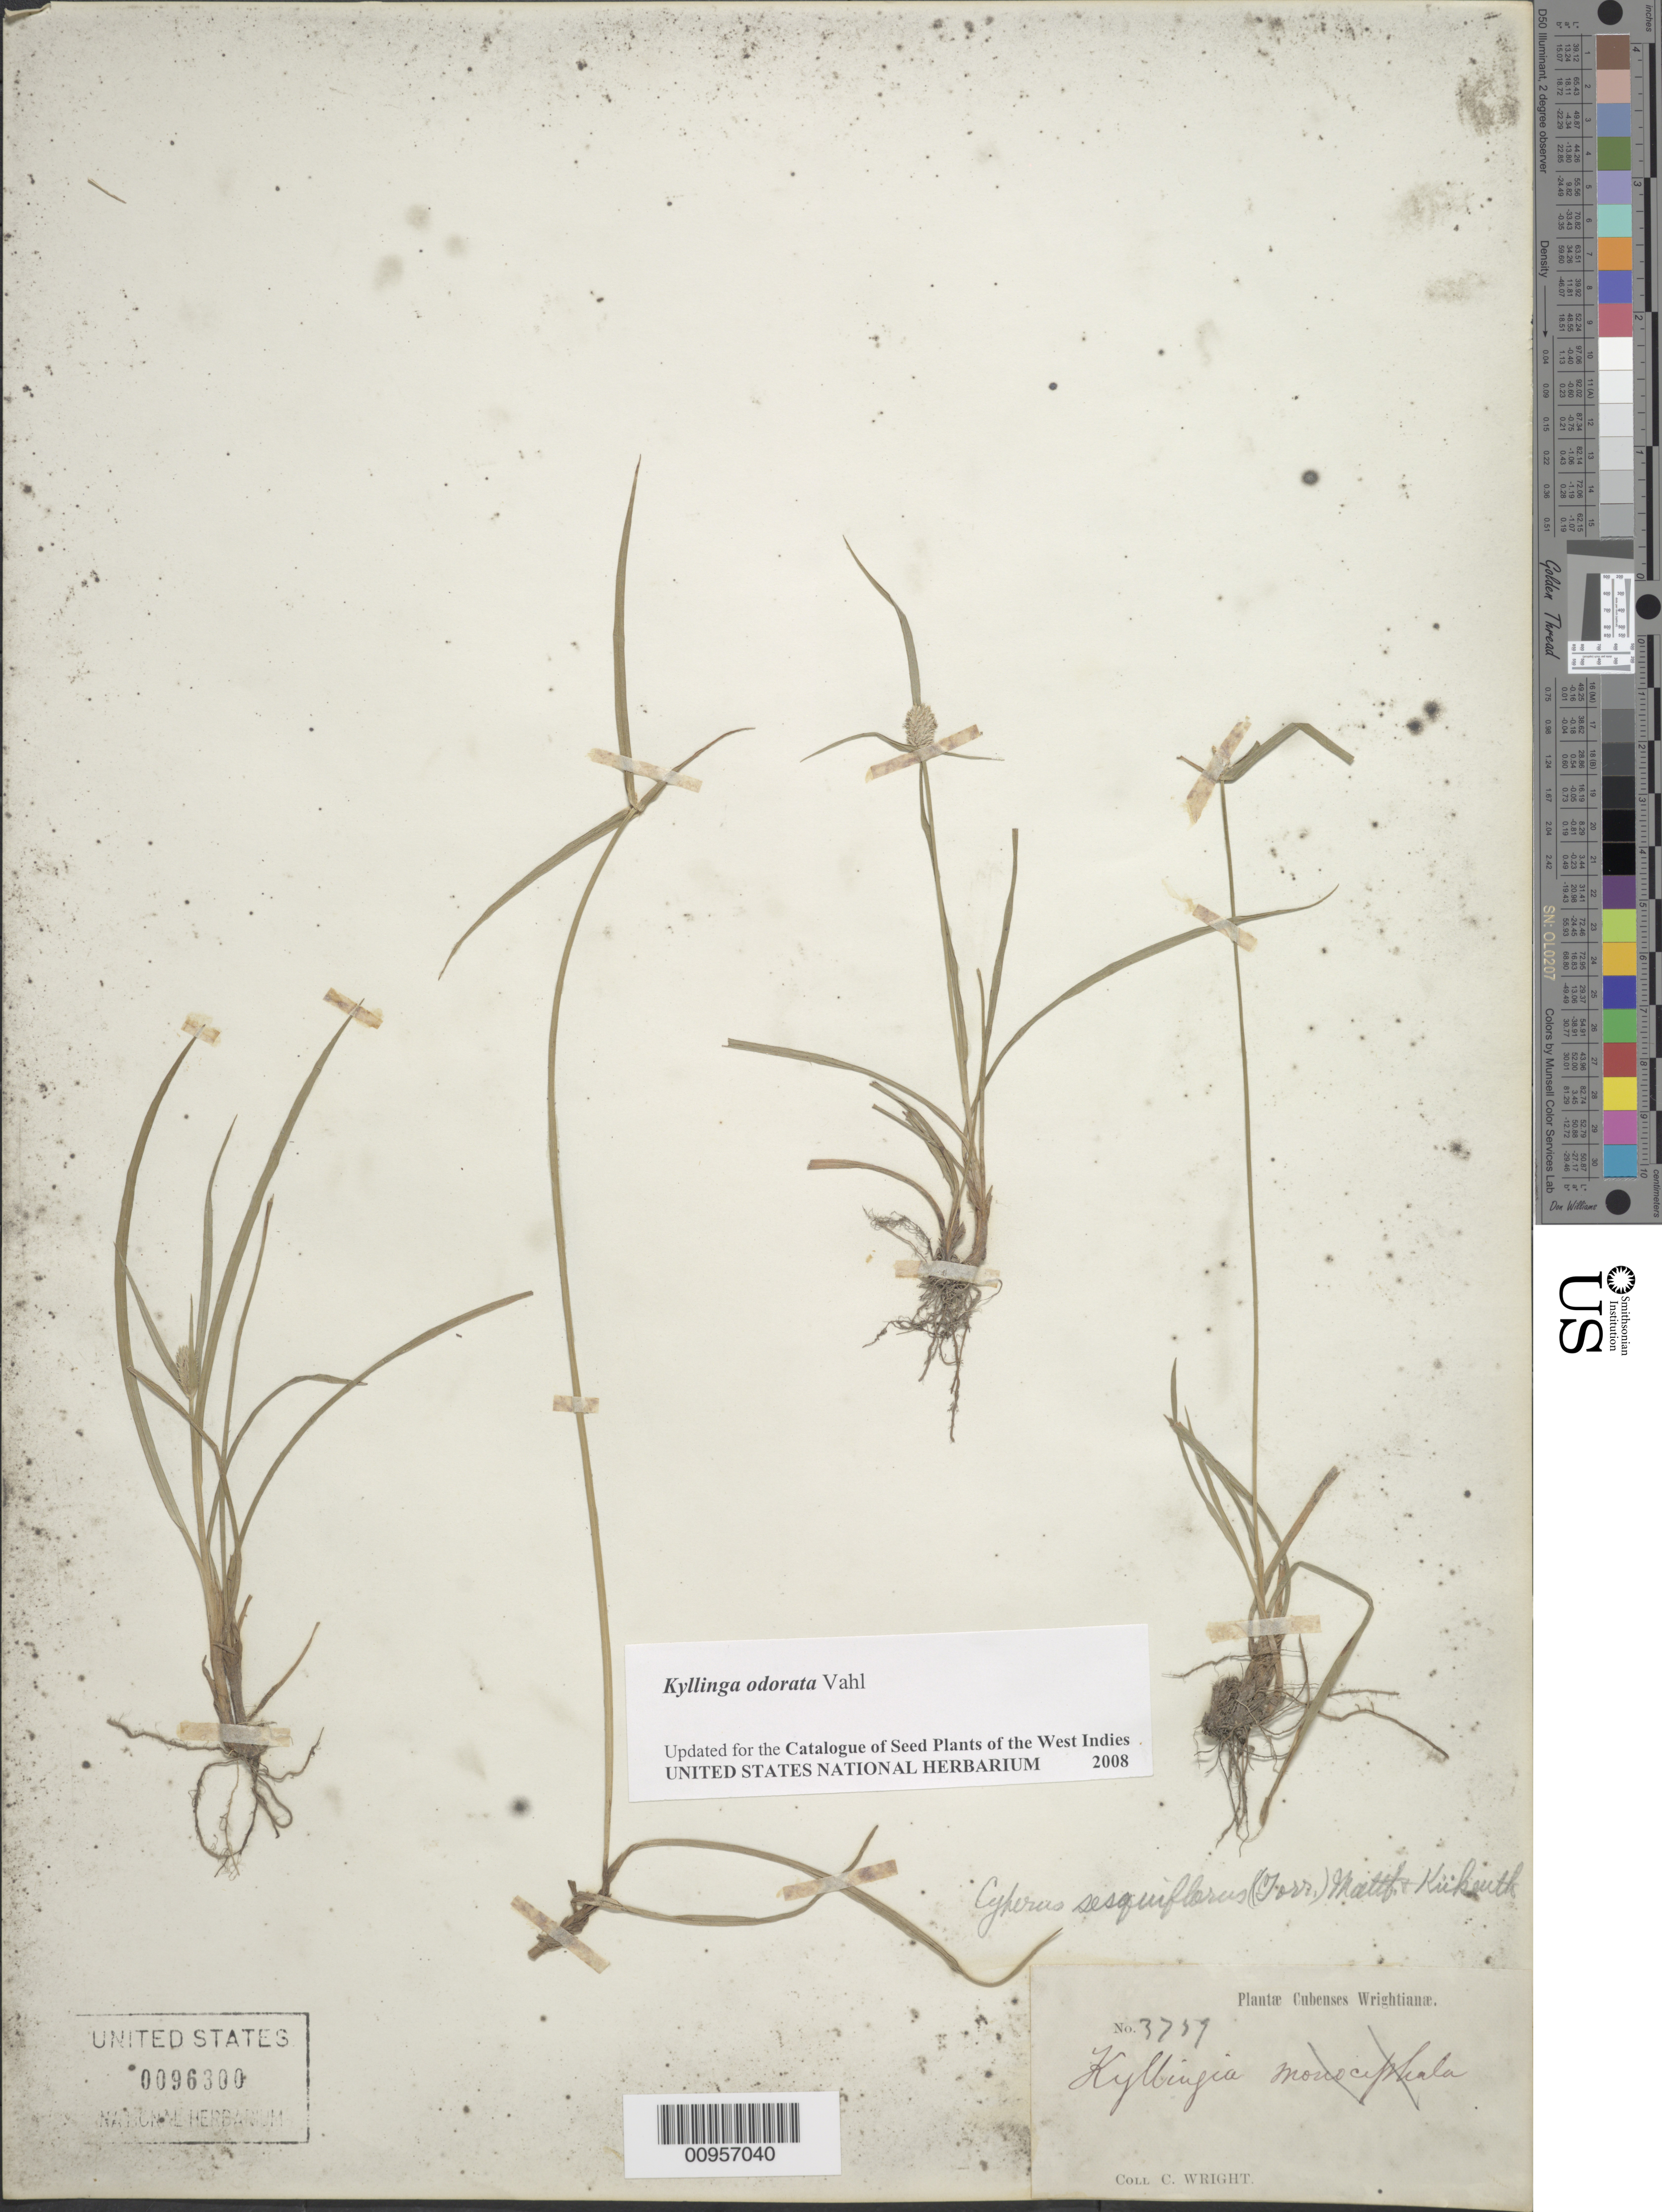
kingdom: Plantae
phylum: Tracheophyta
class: Liliopsida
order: Poales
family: Cyperaceae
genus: Cyperus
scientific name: Cyperus sesquiflorus subsp. sesquiflorus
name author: (Torr.) Mattf. & Kük.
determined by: Strong, M. T., (US), Smithsonian Institution - National Museum of Natural History (UNITED STATES)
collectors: C. Wright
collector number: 3759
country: Cuba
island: Cuba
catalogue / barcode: US 96300